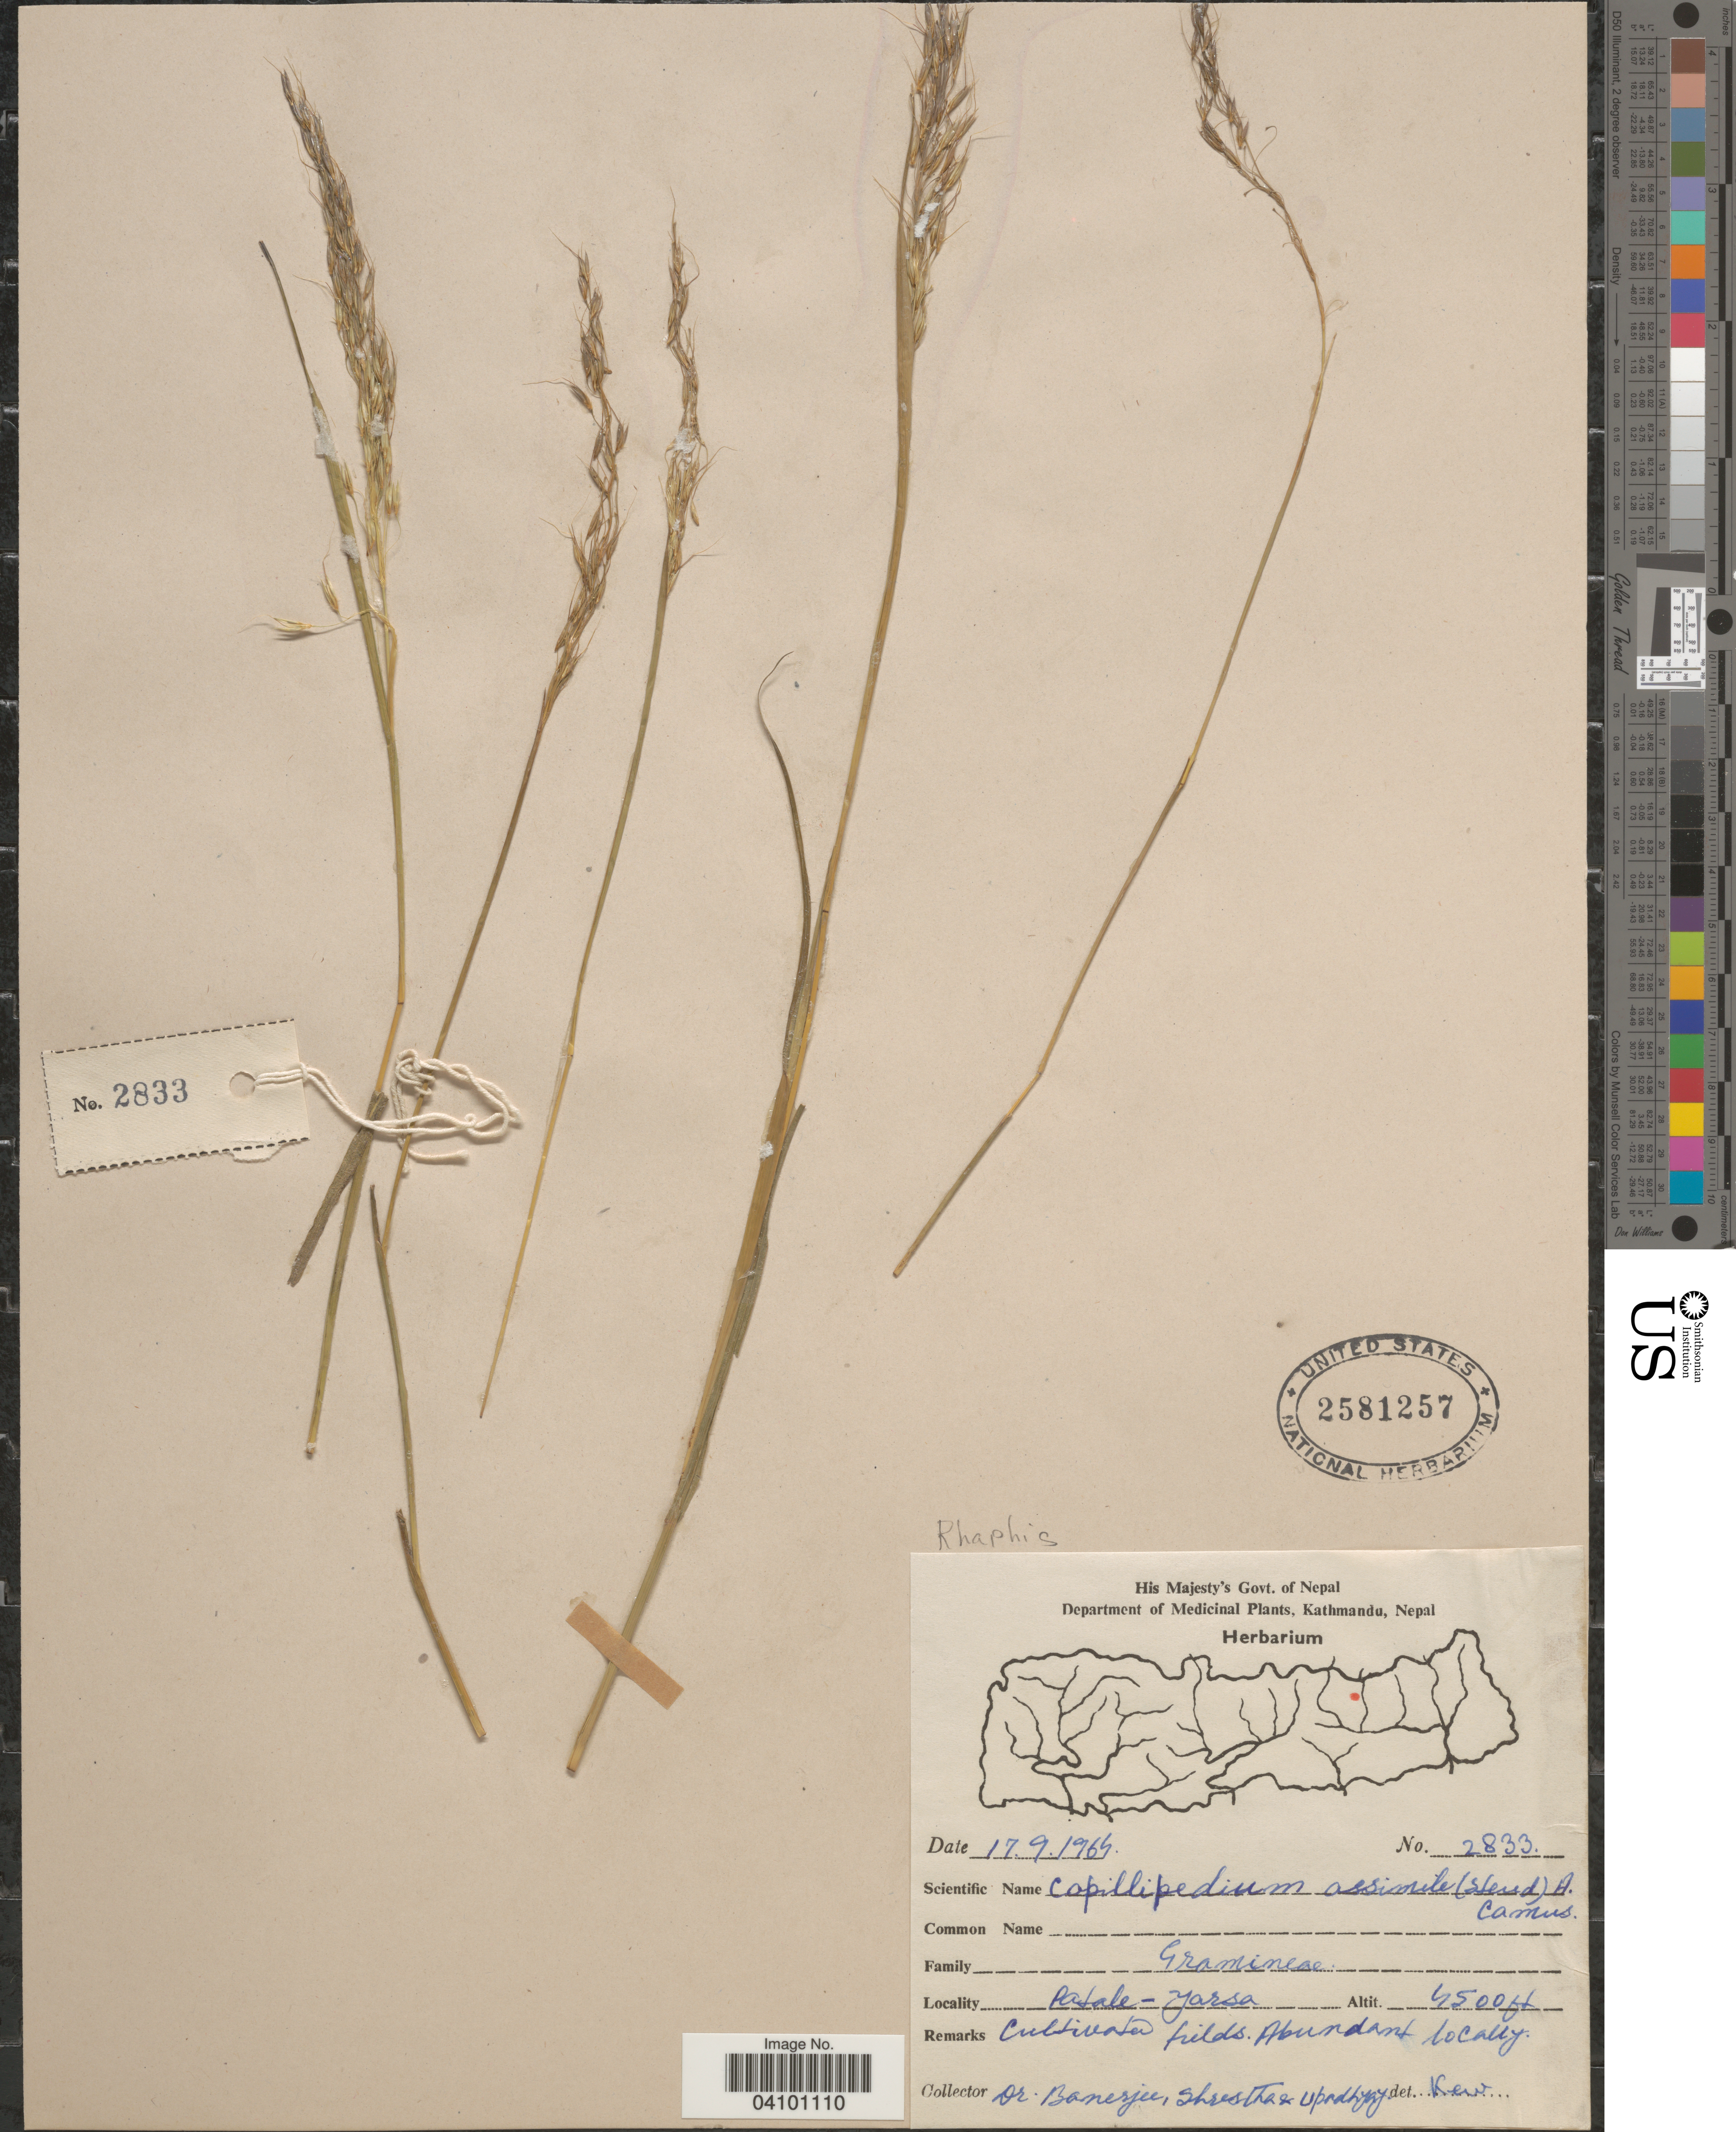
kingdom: Plantae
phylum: Tracheophyta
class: Liliopsida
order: Poales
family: Poaceae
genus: Capillipedium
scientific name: Capillipedium assimile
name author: (Steud.) A. Camus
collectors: -. Banerjee, -. Shrestha & Upadhyay, --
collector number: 2833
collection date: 1964-09-17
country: Nepal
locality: Patale - Yarsa. Cultivated fields.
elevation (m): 1372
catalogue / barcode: US 2581257